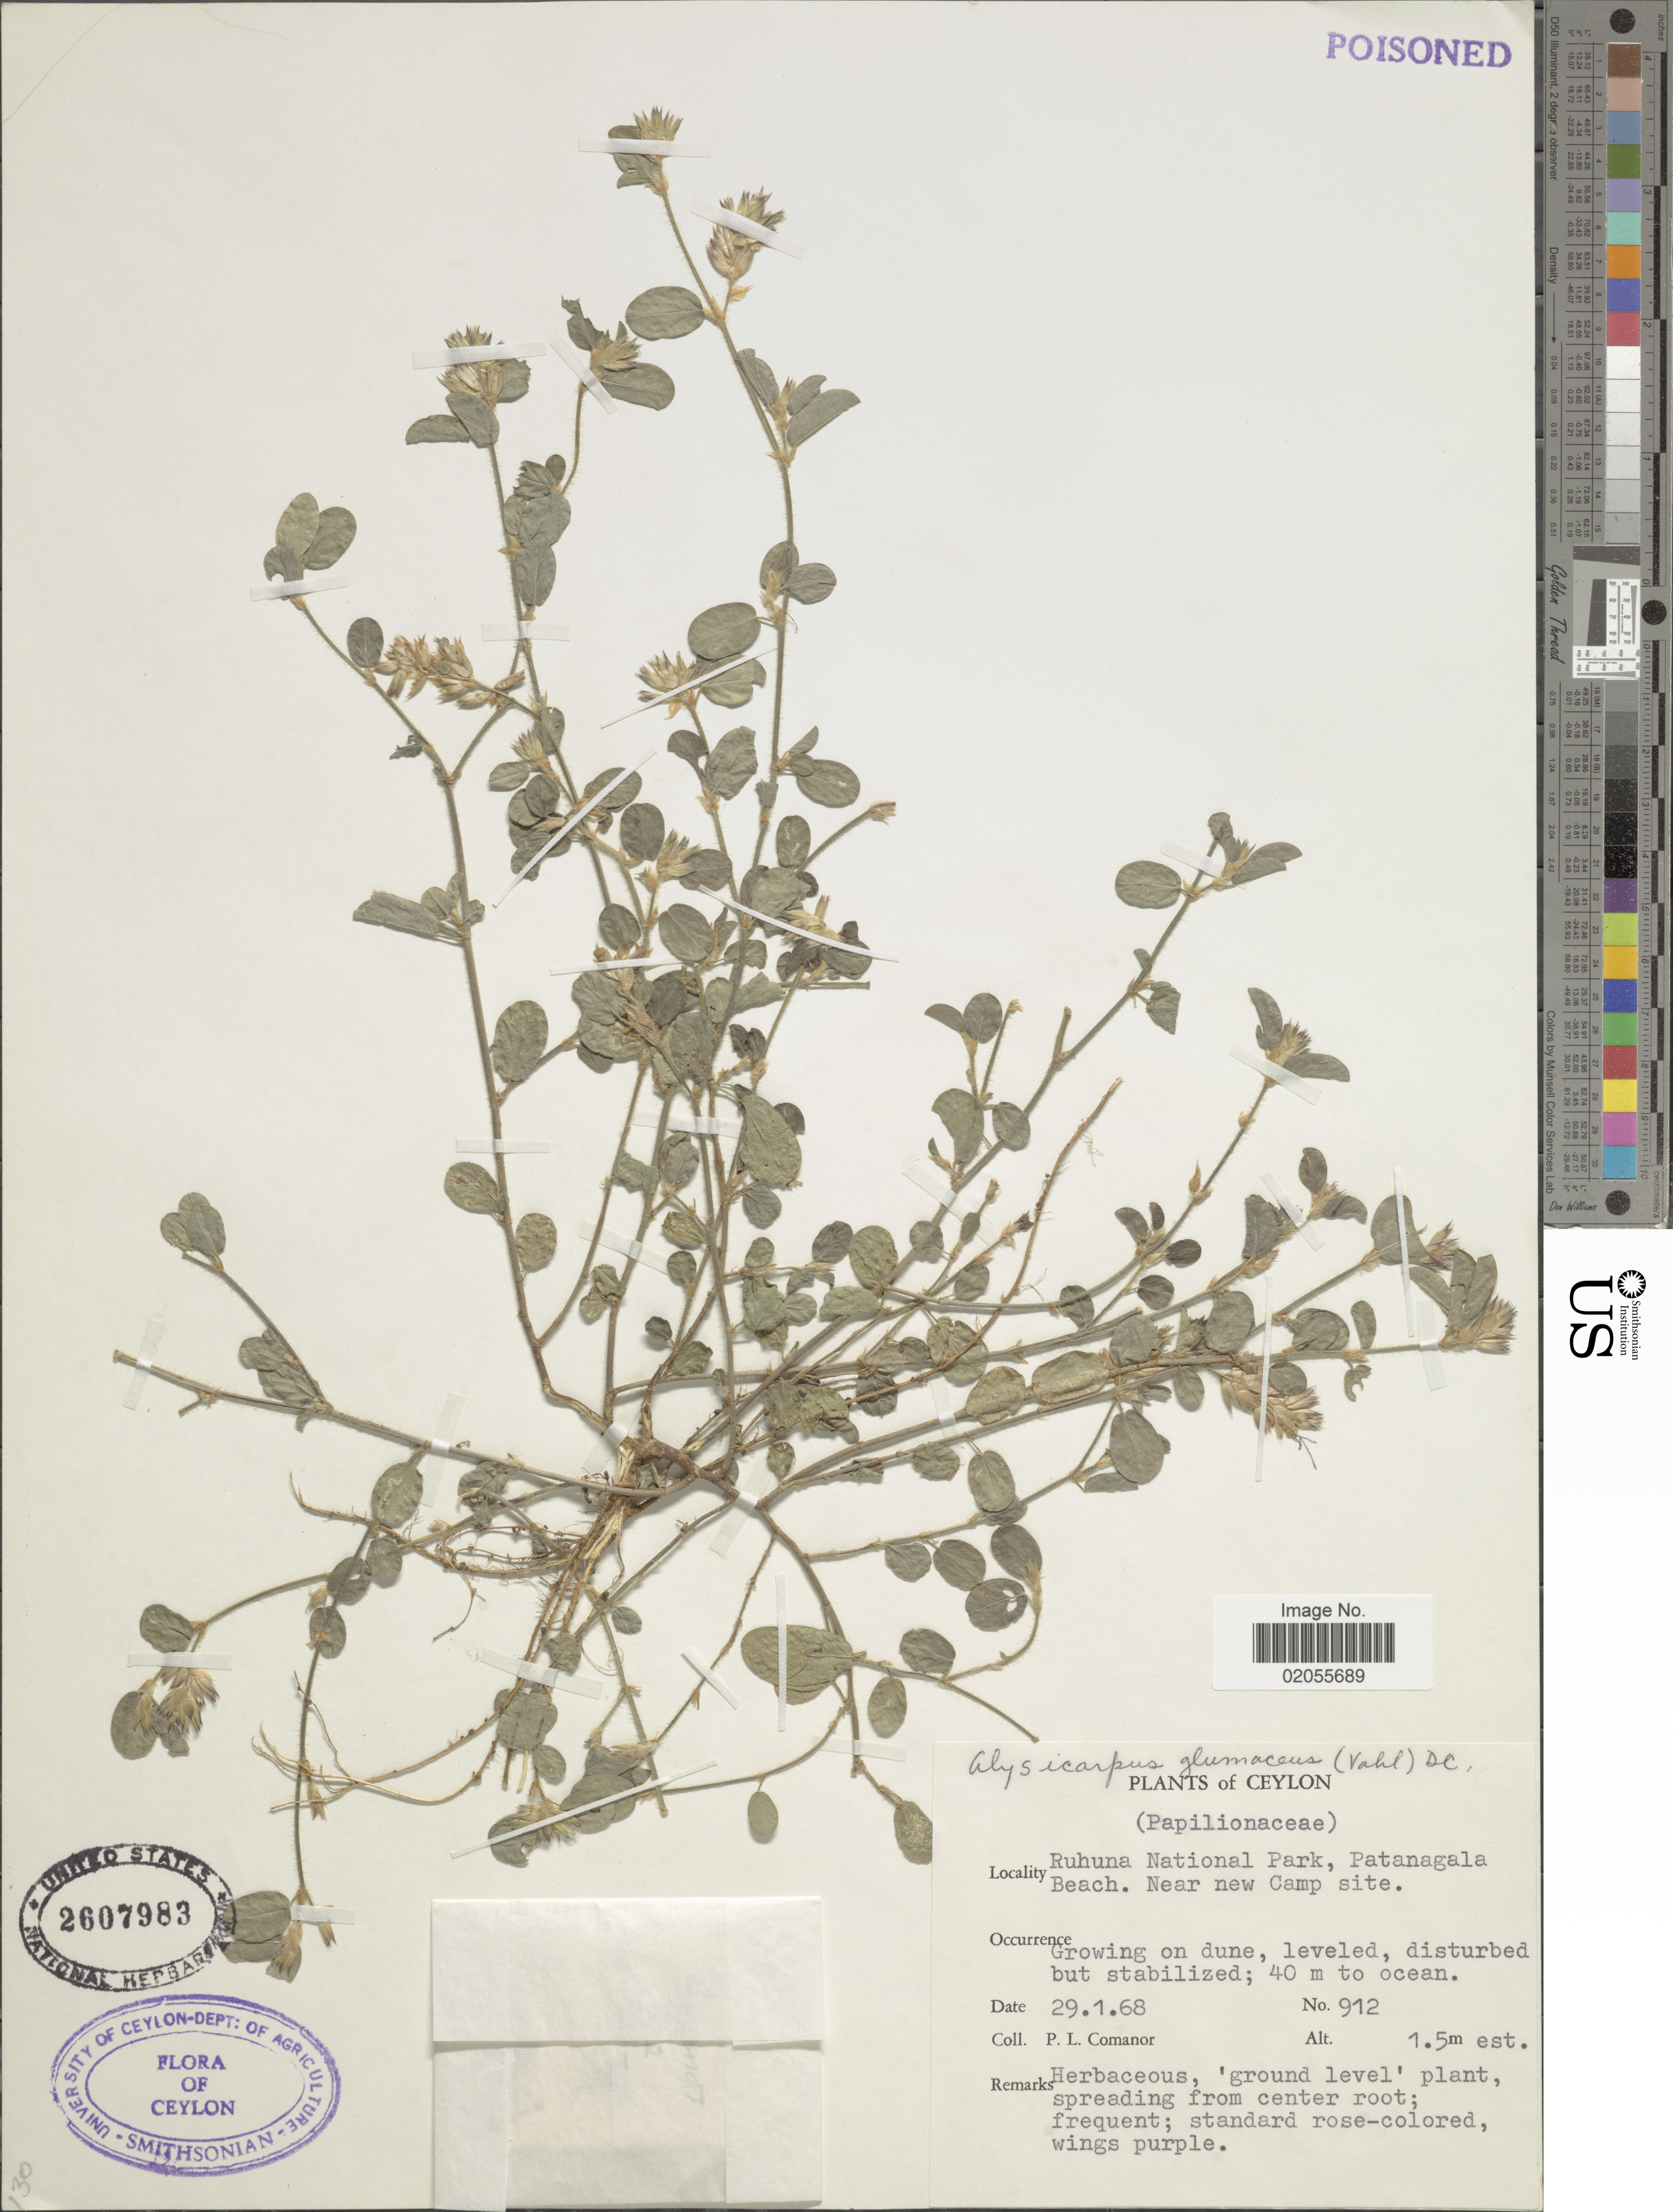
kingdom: Plantae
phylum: Tracheophyta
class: Magnoliopsida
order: Fabales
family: Fabaceae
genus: Alysicarpus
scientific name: Alysicarpus glumaceus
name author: (Vahl) DC.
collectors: P. Comanor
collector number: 912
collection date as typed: Transcribed d/m/y: 29/1/68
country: Sri Lanka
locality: Ceylon, Ruhuna National Park, Patanagala Beach. Near new Camp Site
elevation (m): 1.5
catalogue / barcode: US 2607983